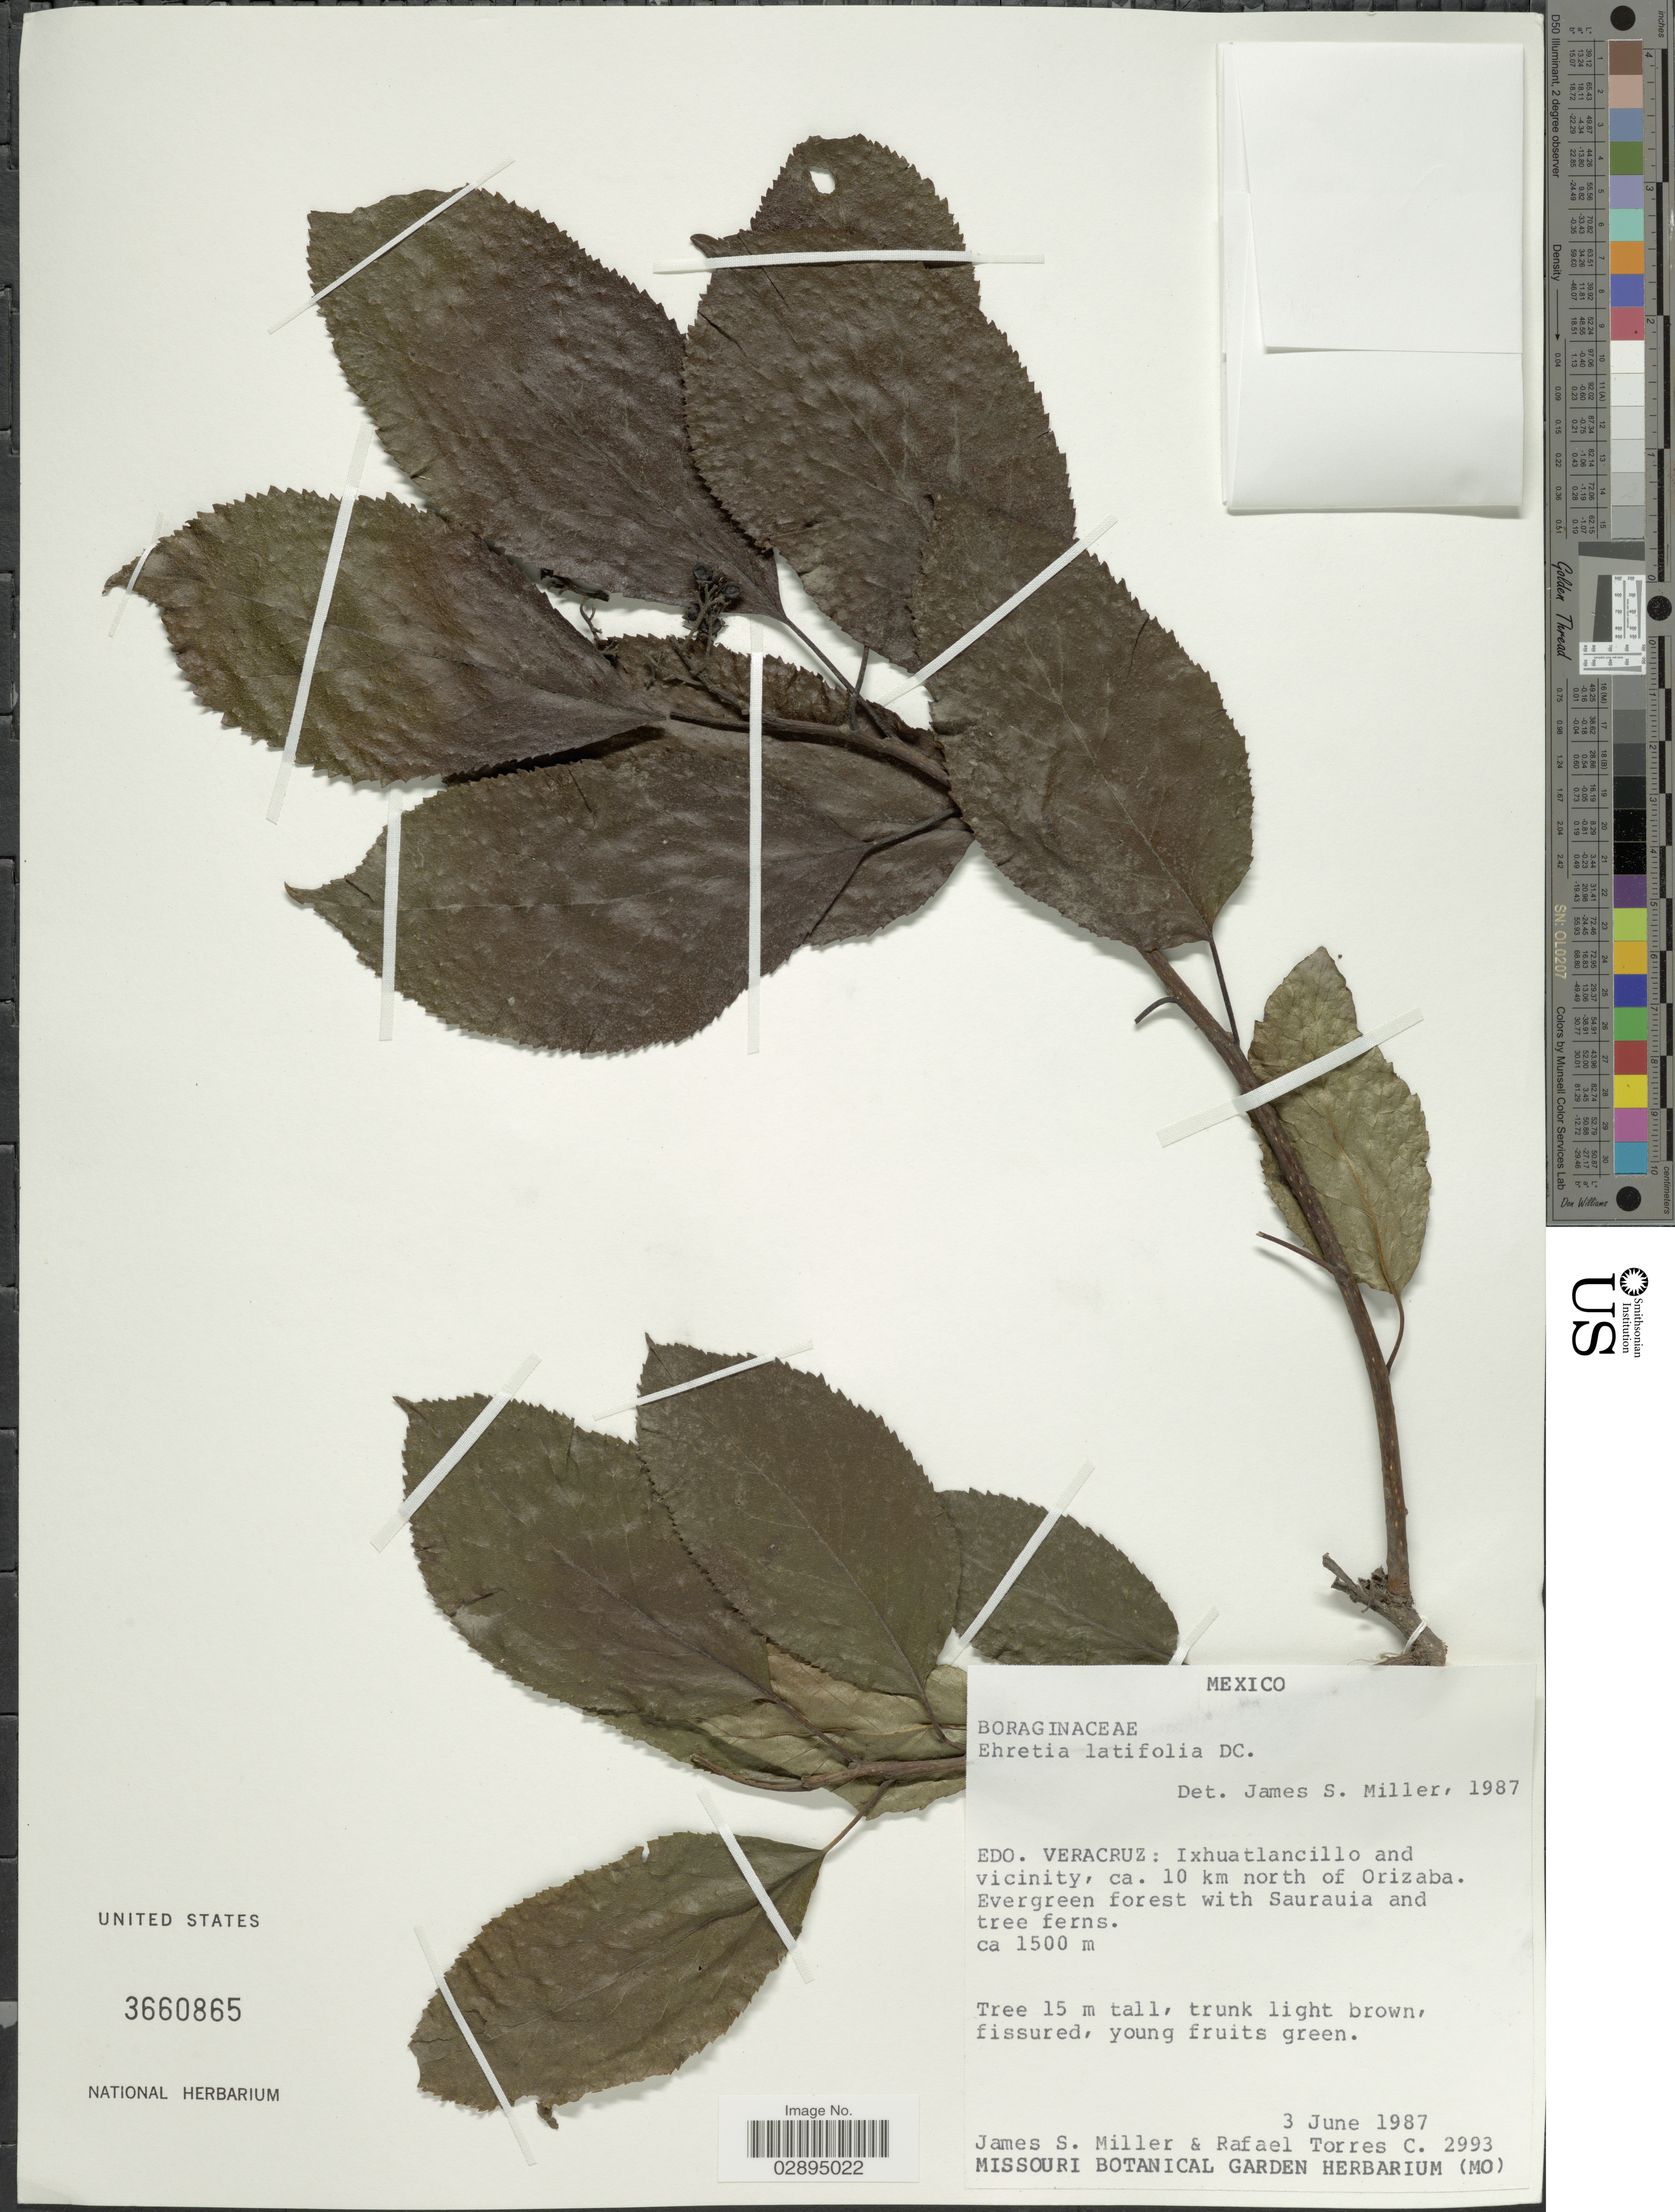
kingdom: Plantae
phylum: Tracheophyta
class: Magnoliopsida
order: Boraginales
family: Ehretiaceae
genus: Ehretia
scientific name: Ehretia latifolia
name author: DC.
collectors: J. S. Miller & R. Torres C.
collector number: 2993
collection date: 1987-06-03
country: Mexico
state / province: Veracruz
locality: Edo. Veracruz: Ixhuatlancillo and vicinity, ca. 10 km north of Orizaba.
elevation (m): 1500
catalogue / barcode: US 3660865